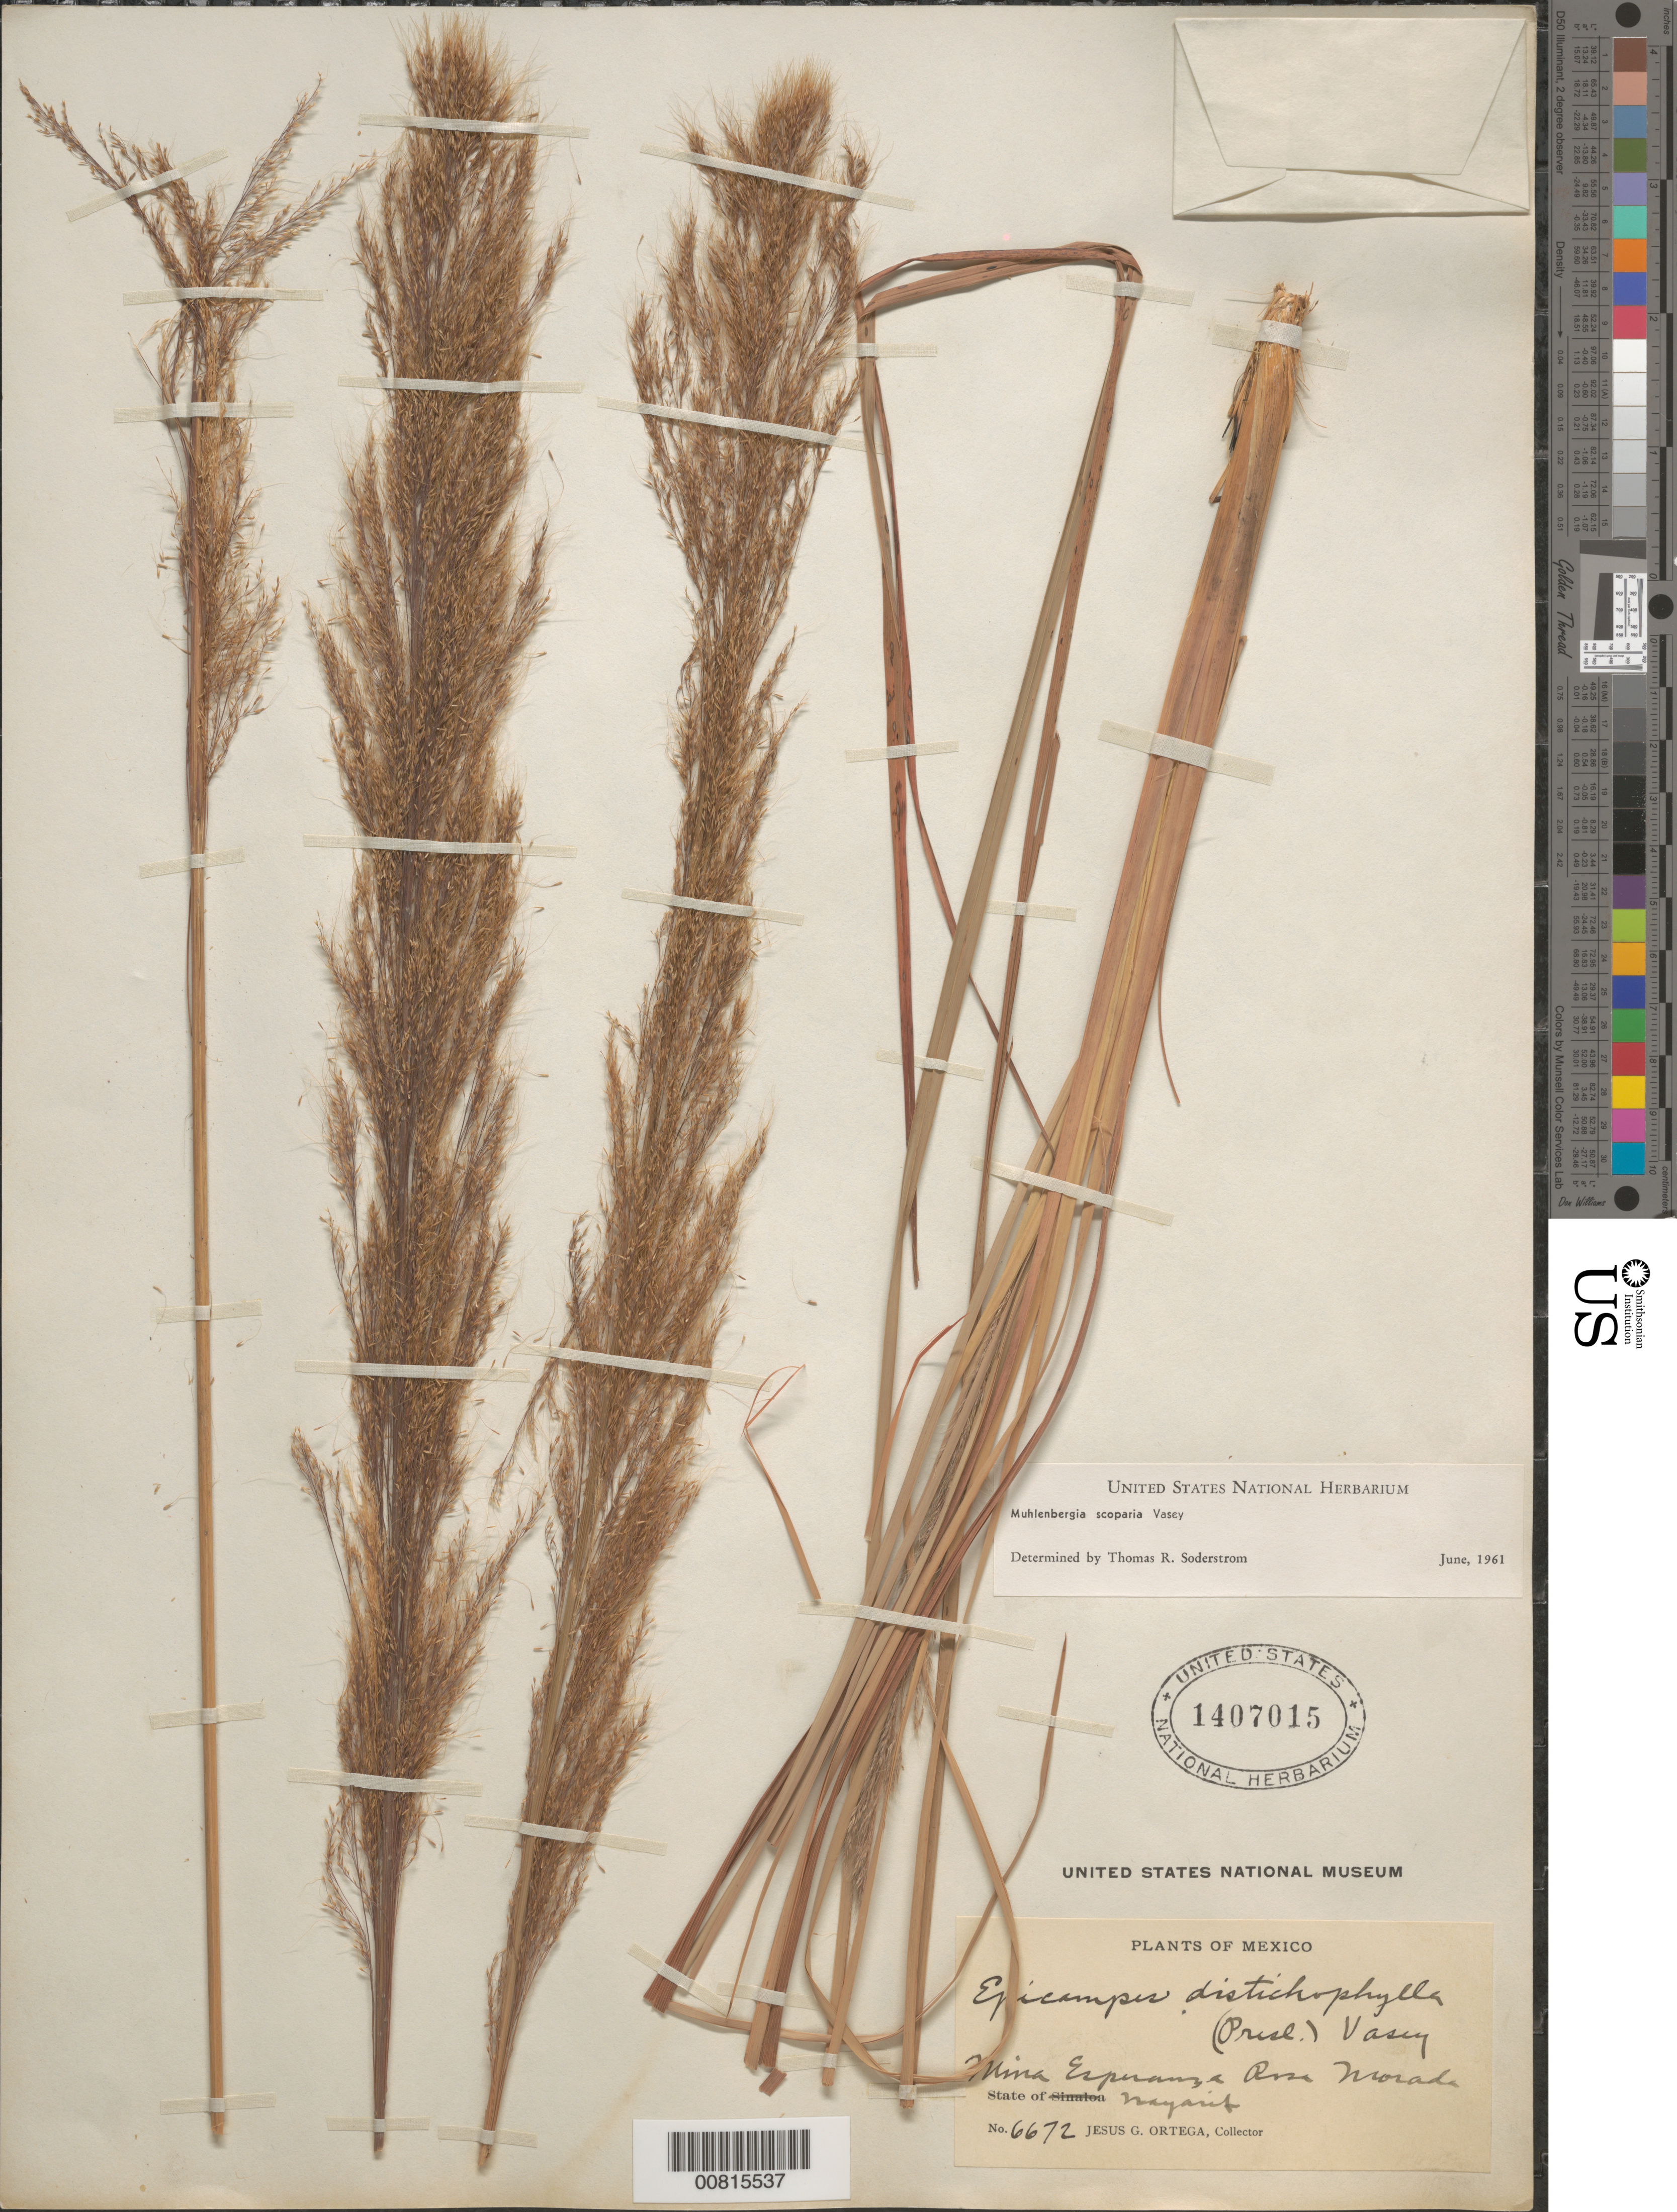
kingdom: Plantae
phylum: Tracheophyta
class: Liliopsida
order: Poales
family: Poaceae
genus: Muhlenbergia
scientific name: Muhlenbergia scoparia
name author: Vasey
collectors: J. Ortega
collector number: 6672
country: Mexico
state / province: Nayarit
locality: Mina Esperanza Rosa Morada, Nay.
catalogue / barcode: US 1407015